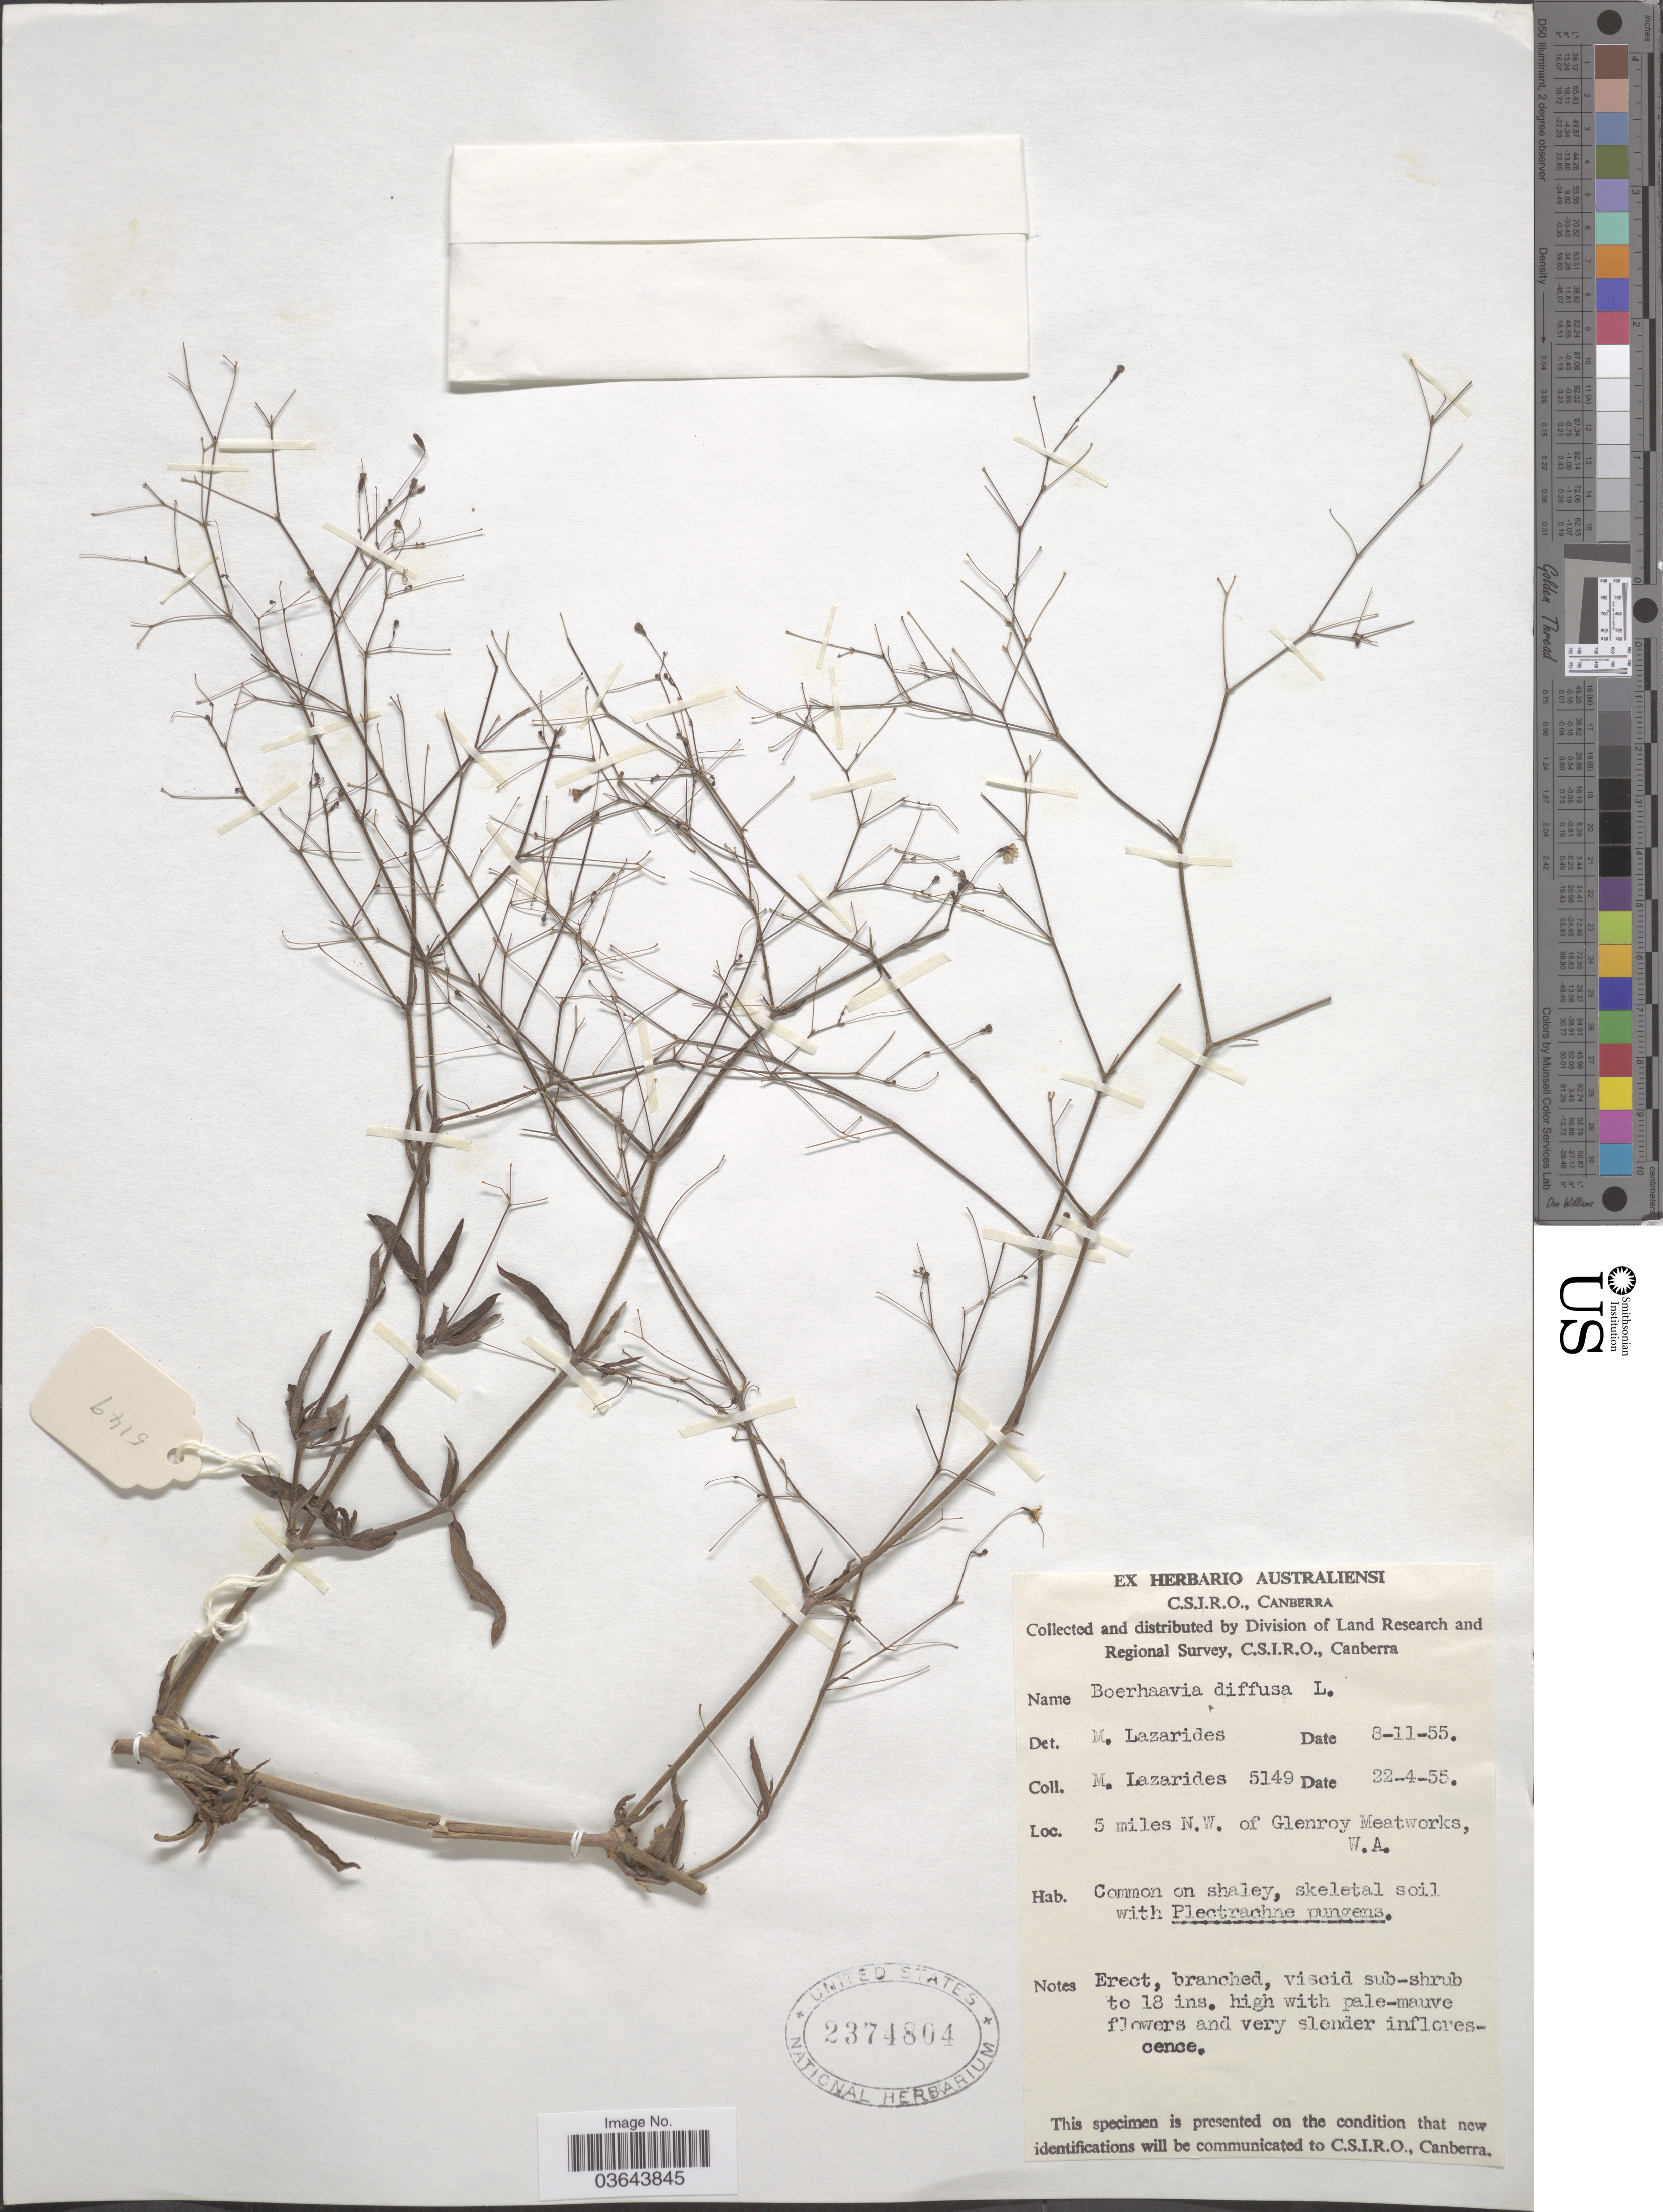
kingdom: Plantae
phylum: Tracheophyta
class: Magnoliopsida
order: Caryophyllales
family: Nyctaginaceae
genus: Boerhavia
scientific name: Boerhavia diffusa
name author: L.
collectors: M. Lazarides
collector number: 5149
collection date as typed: Transcribed d/m/y: 22/4/55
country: Australia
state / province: Western Australia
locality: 5 miles N. W. of Glenroy Meatworks.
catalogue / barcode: US 2374804